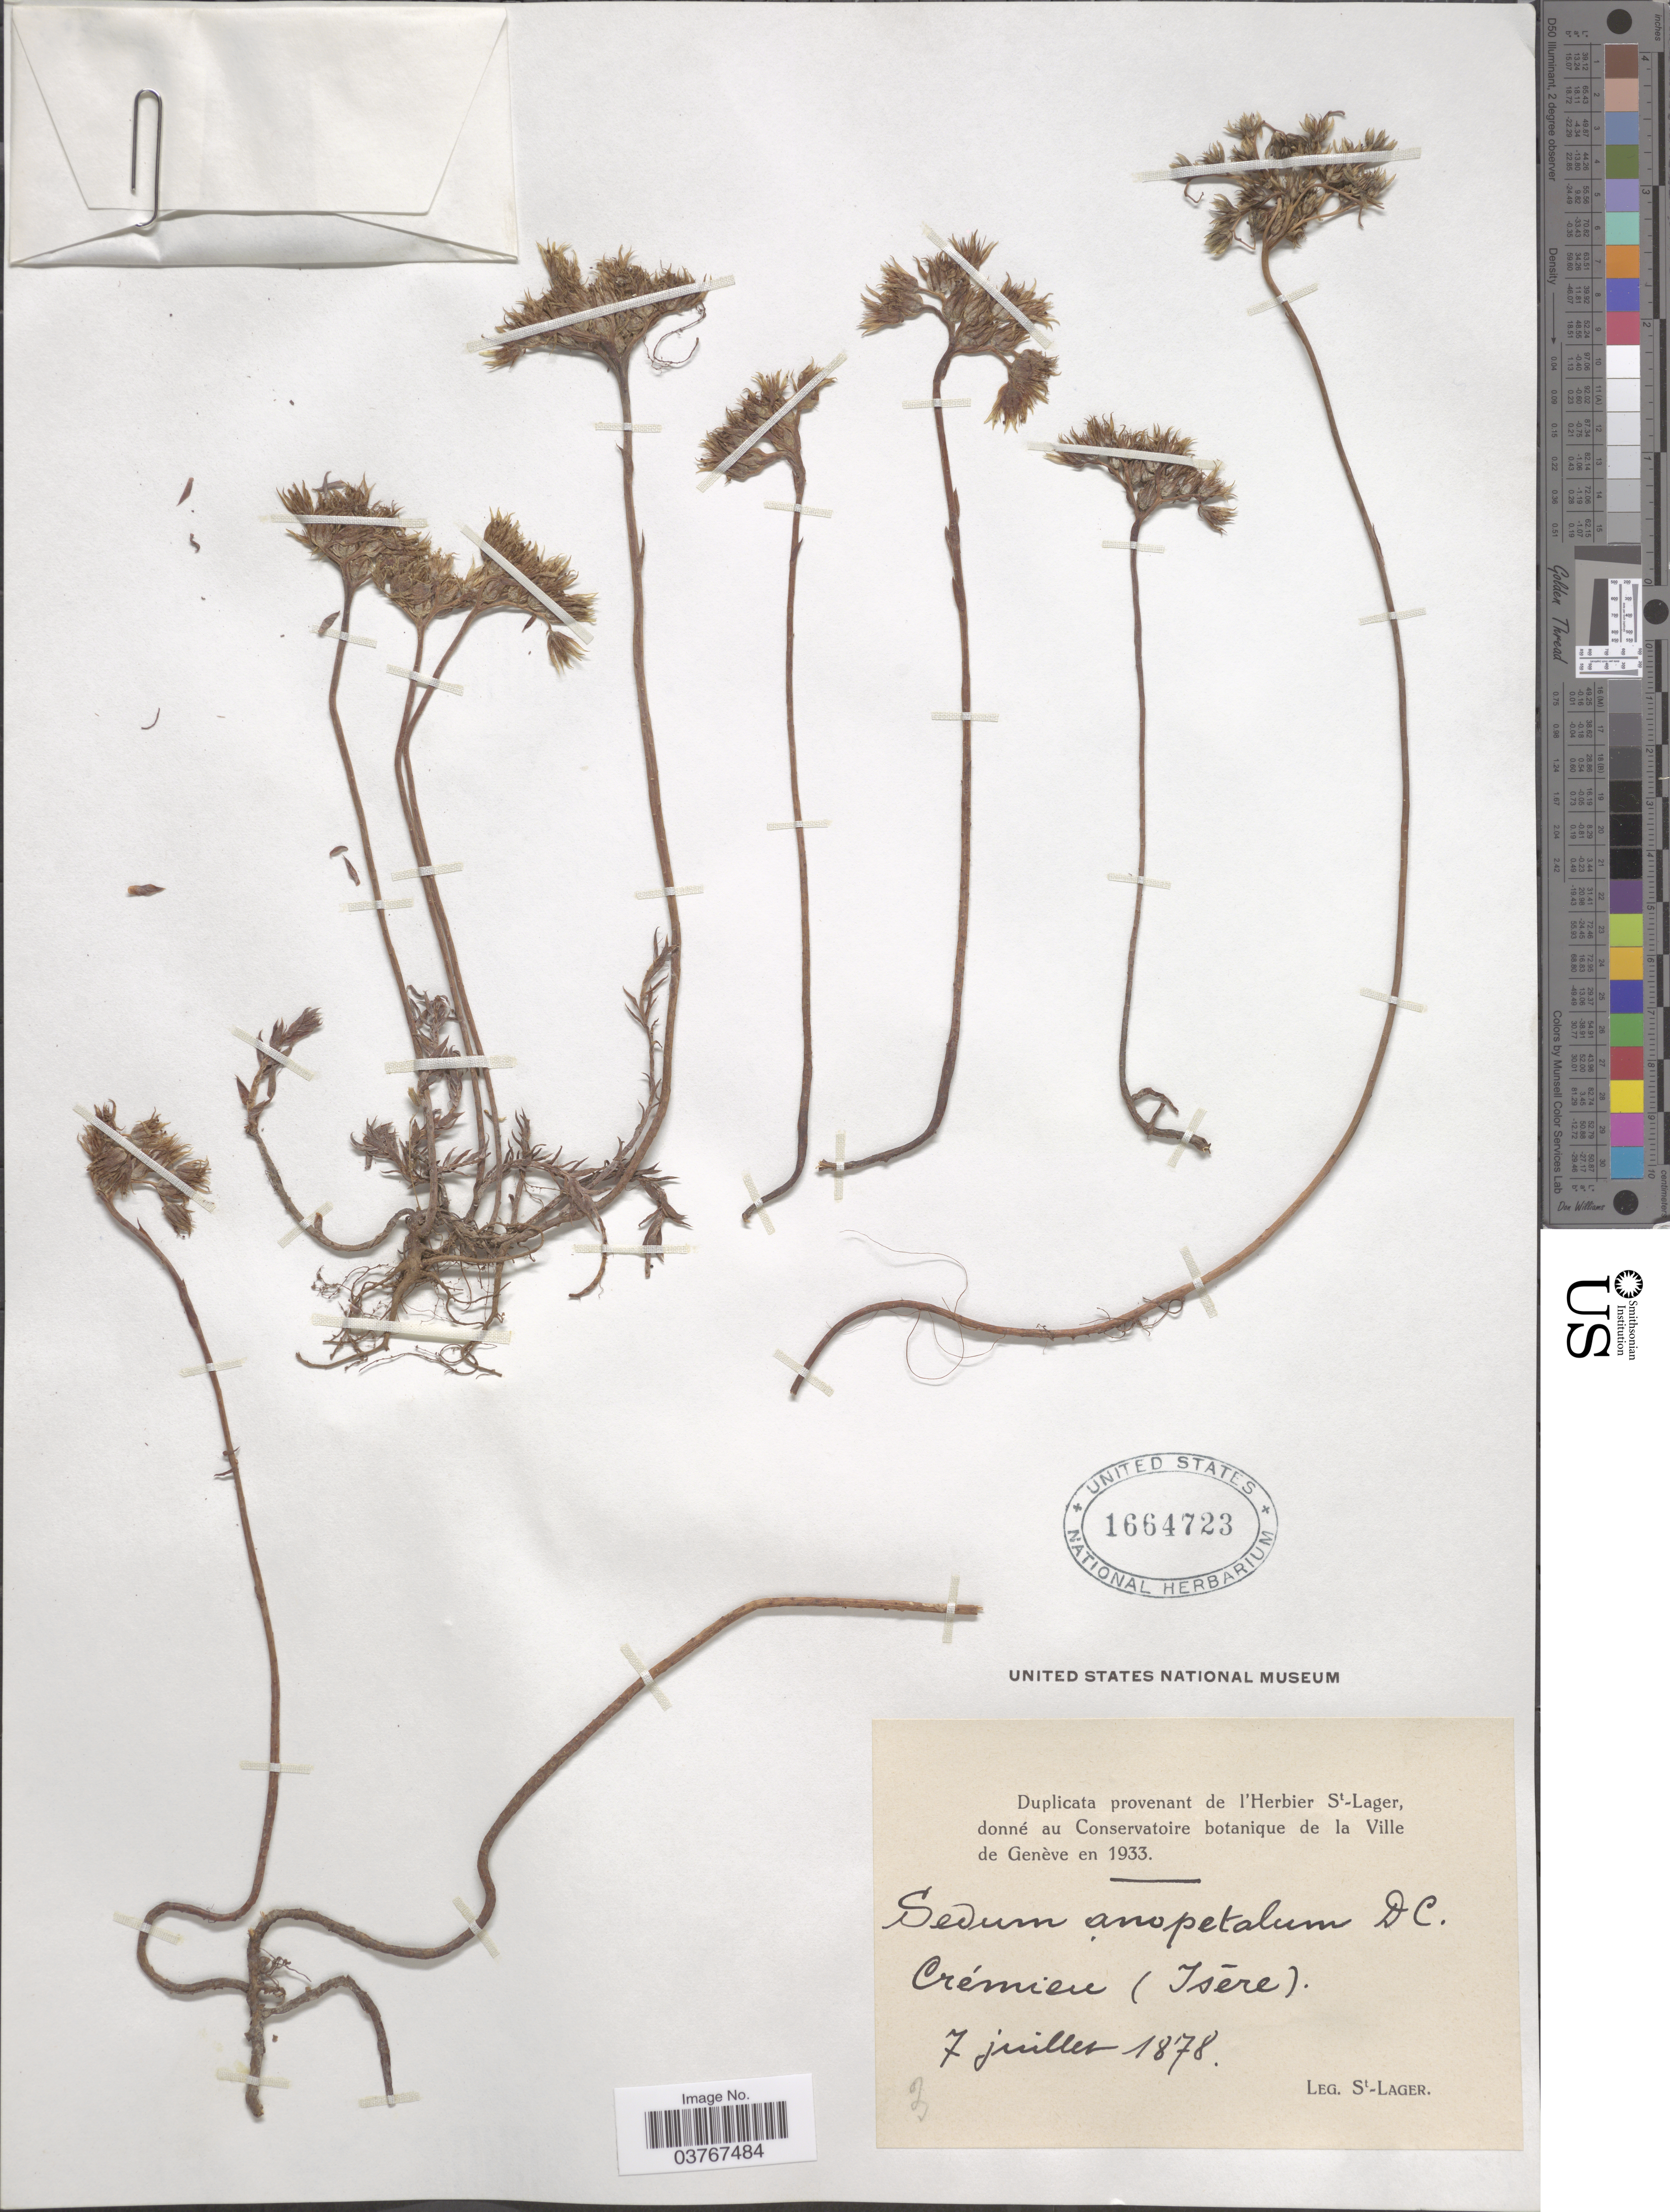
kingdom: Plantae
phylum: Tracheophyta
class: Magnoliopsida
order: Saxifragales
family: Crassulaceae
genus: Sedum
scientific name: Sedum anopetalum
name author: DC.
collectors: -. St. Lager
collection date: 1878-07-07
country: France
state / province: Auvergne-Rhône-Alpes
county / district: Isère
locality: Crémieu (Isēre).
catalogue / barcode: US 1664723